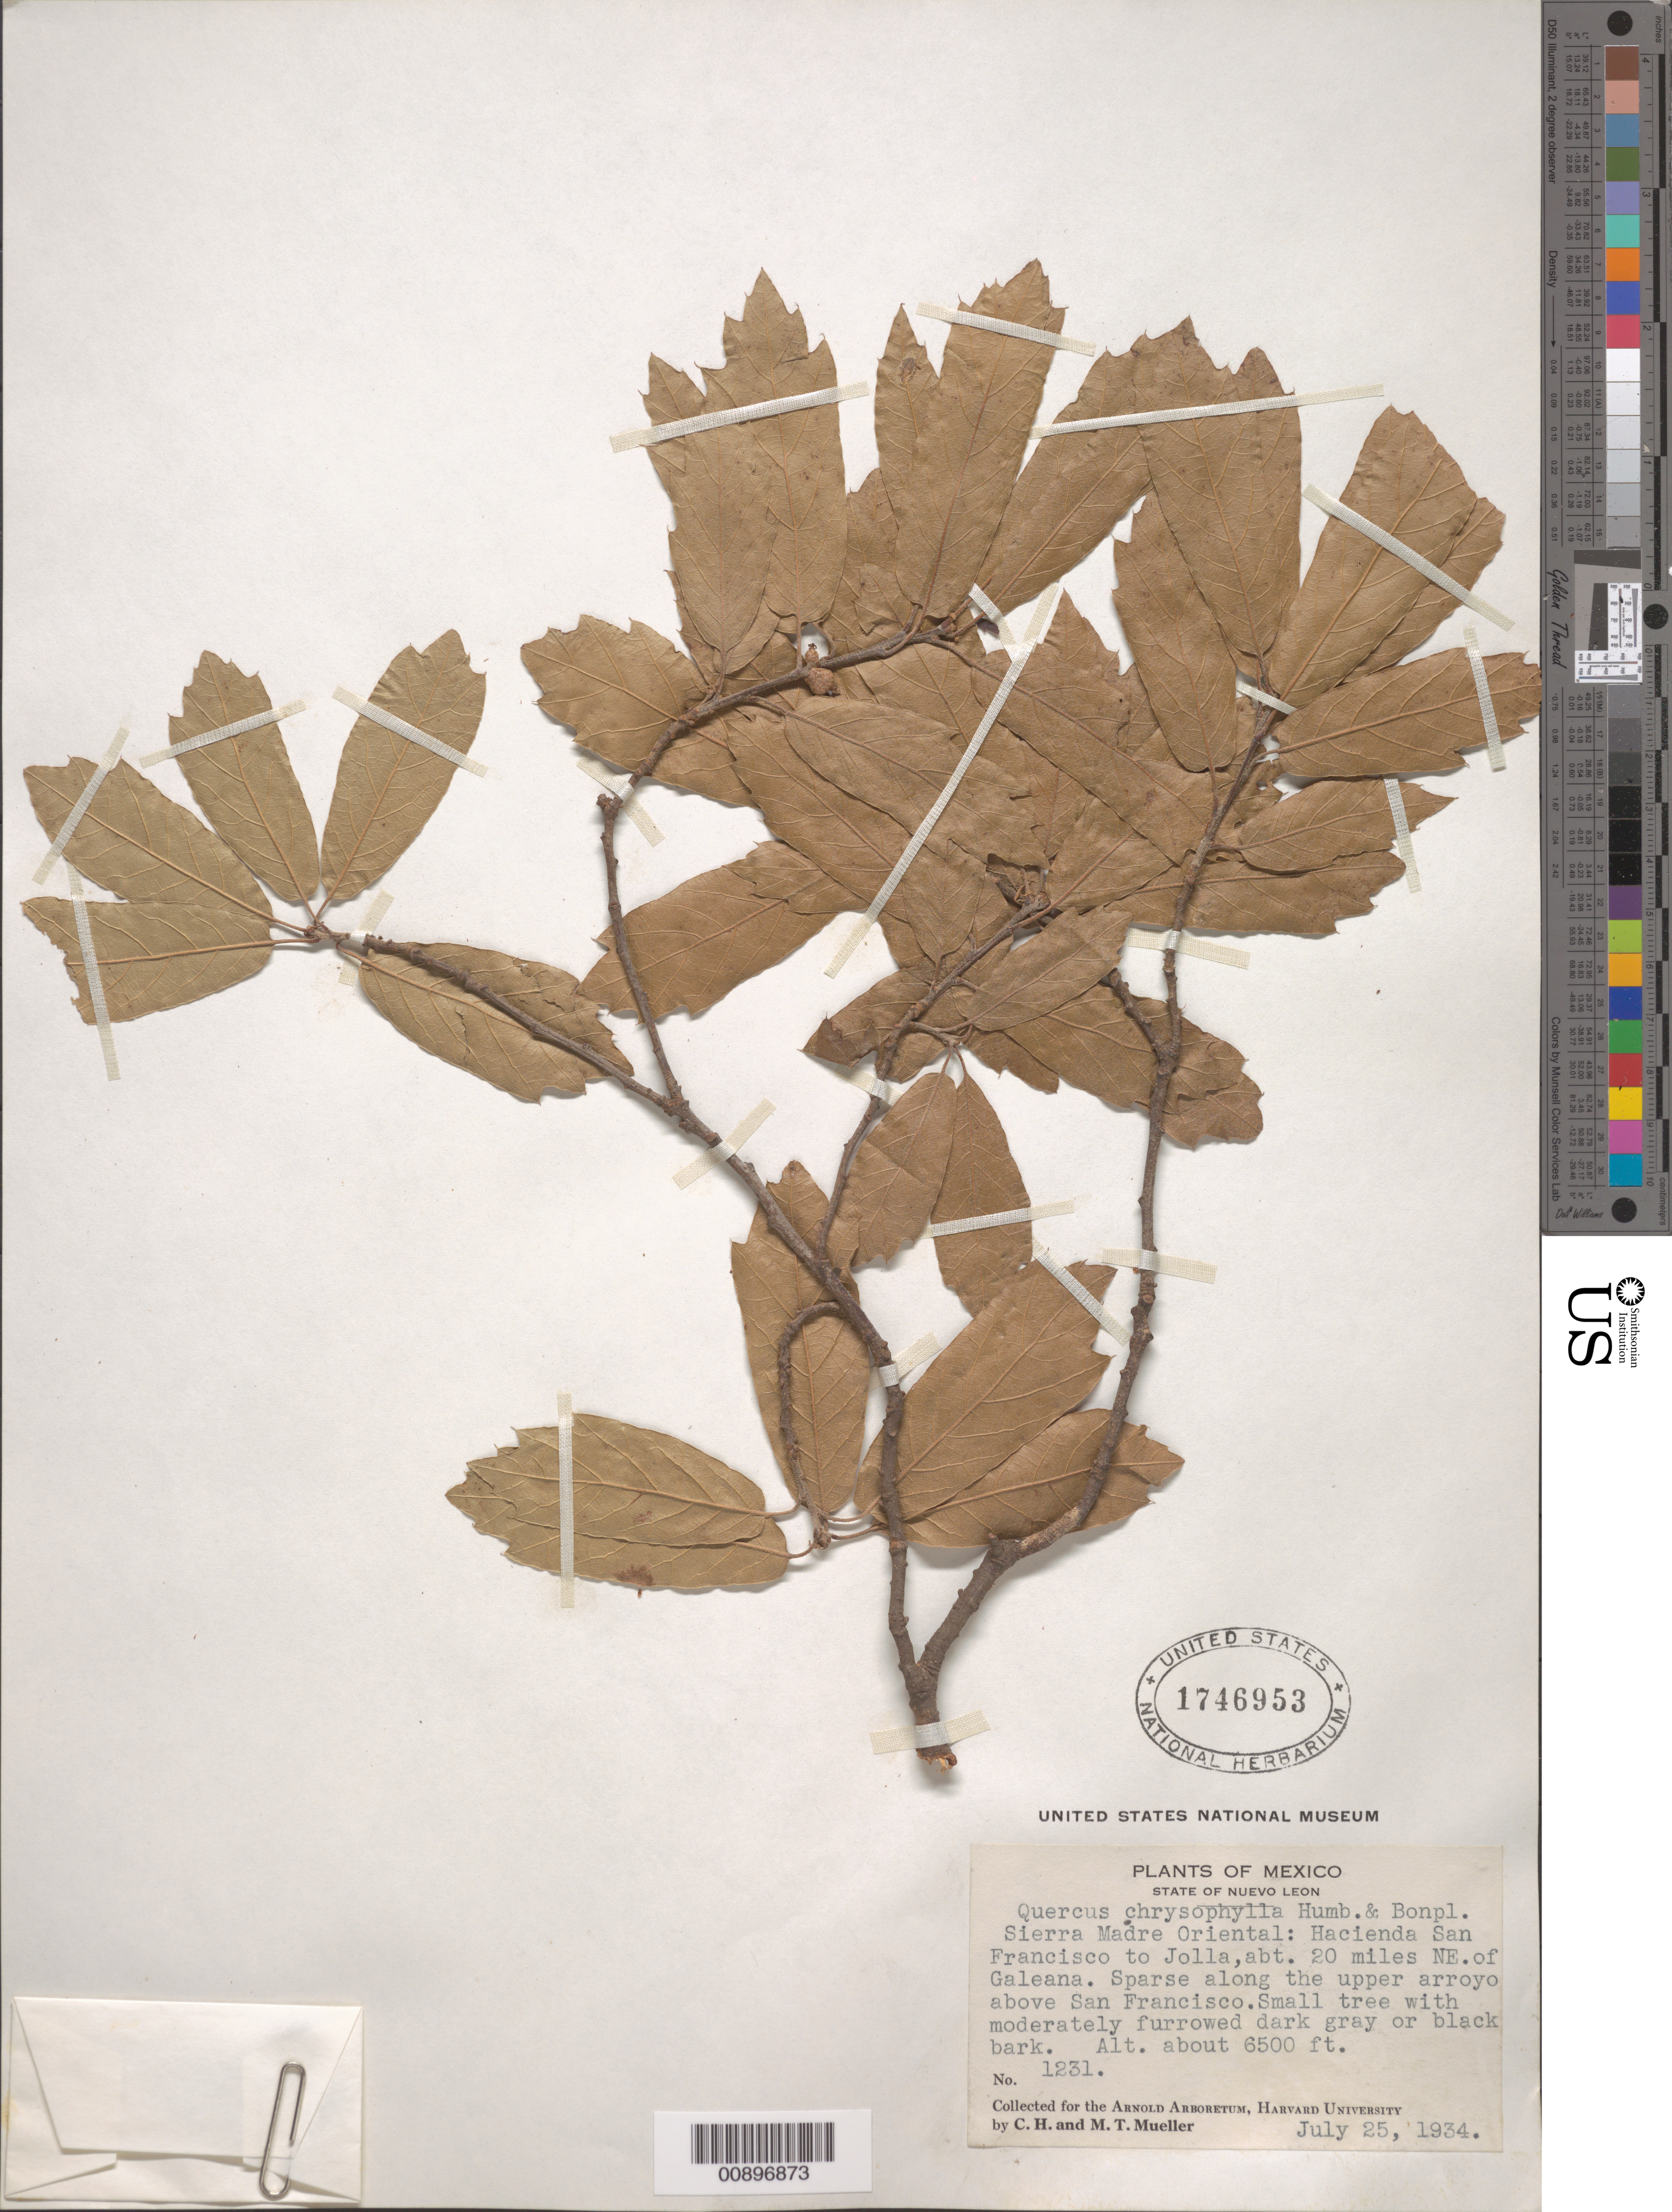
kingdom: Plantae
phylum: Tracheophyta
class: Magnoliopsida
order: Fagales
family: Fagaceae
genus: Quercus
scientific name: Quercus chrysophylla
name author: Humb. & Bonpl.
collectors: C. H. Mueller & M. Mueller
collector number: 1231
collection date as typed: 25 Jul 1934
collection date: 1934-07-25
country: Mexico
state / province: Nuevo León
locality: Sierra Madre Oriental: Hacienda San Francisco to Jolla, abt. 20 miles NE of Galeana. Along the upper arroyo above San Francisco.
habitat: Along arroyo.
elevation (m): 1981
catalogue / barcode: US 1746953